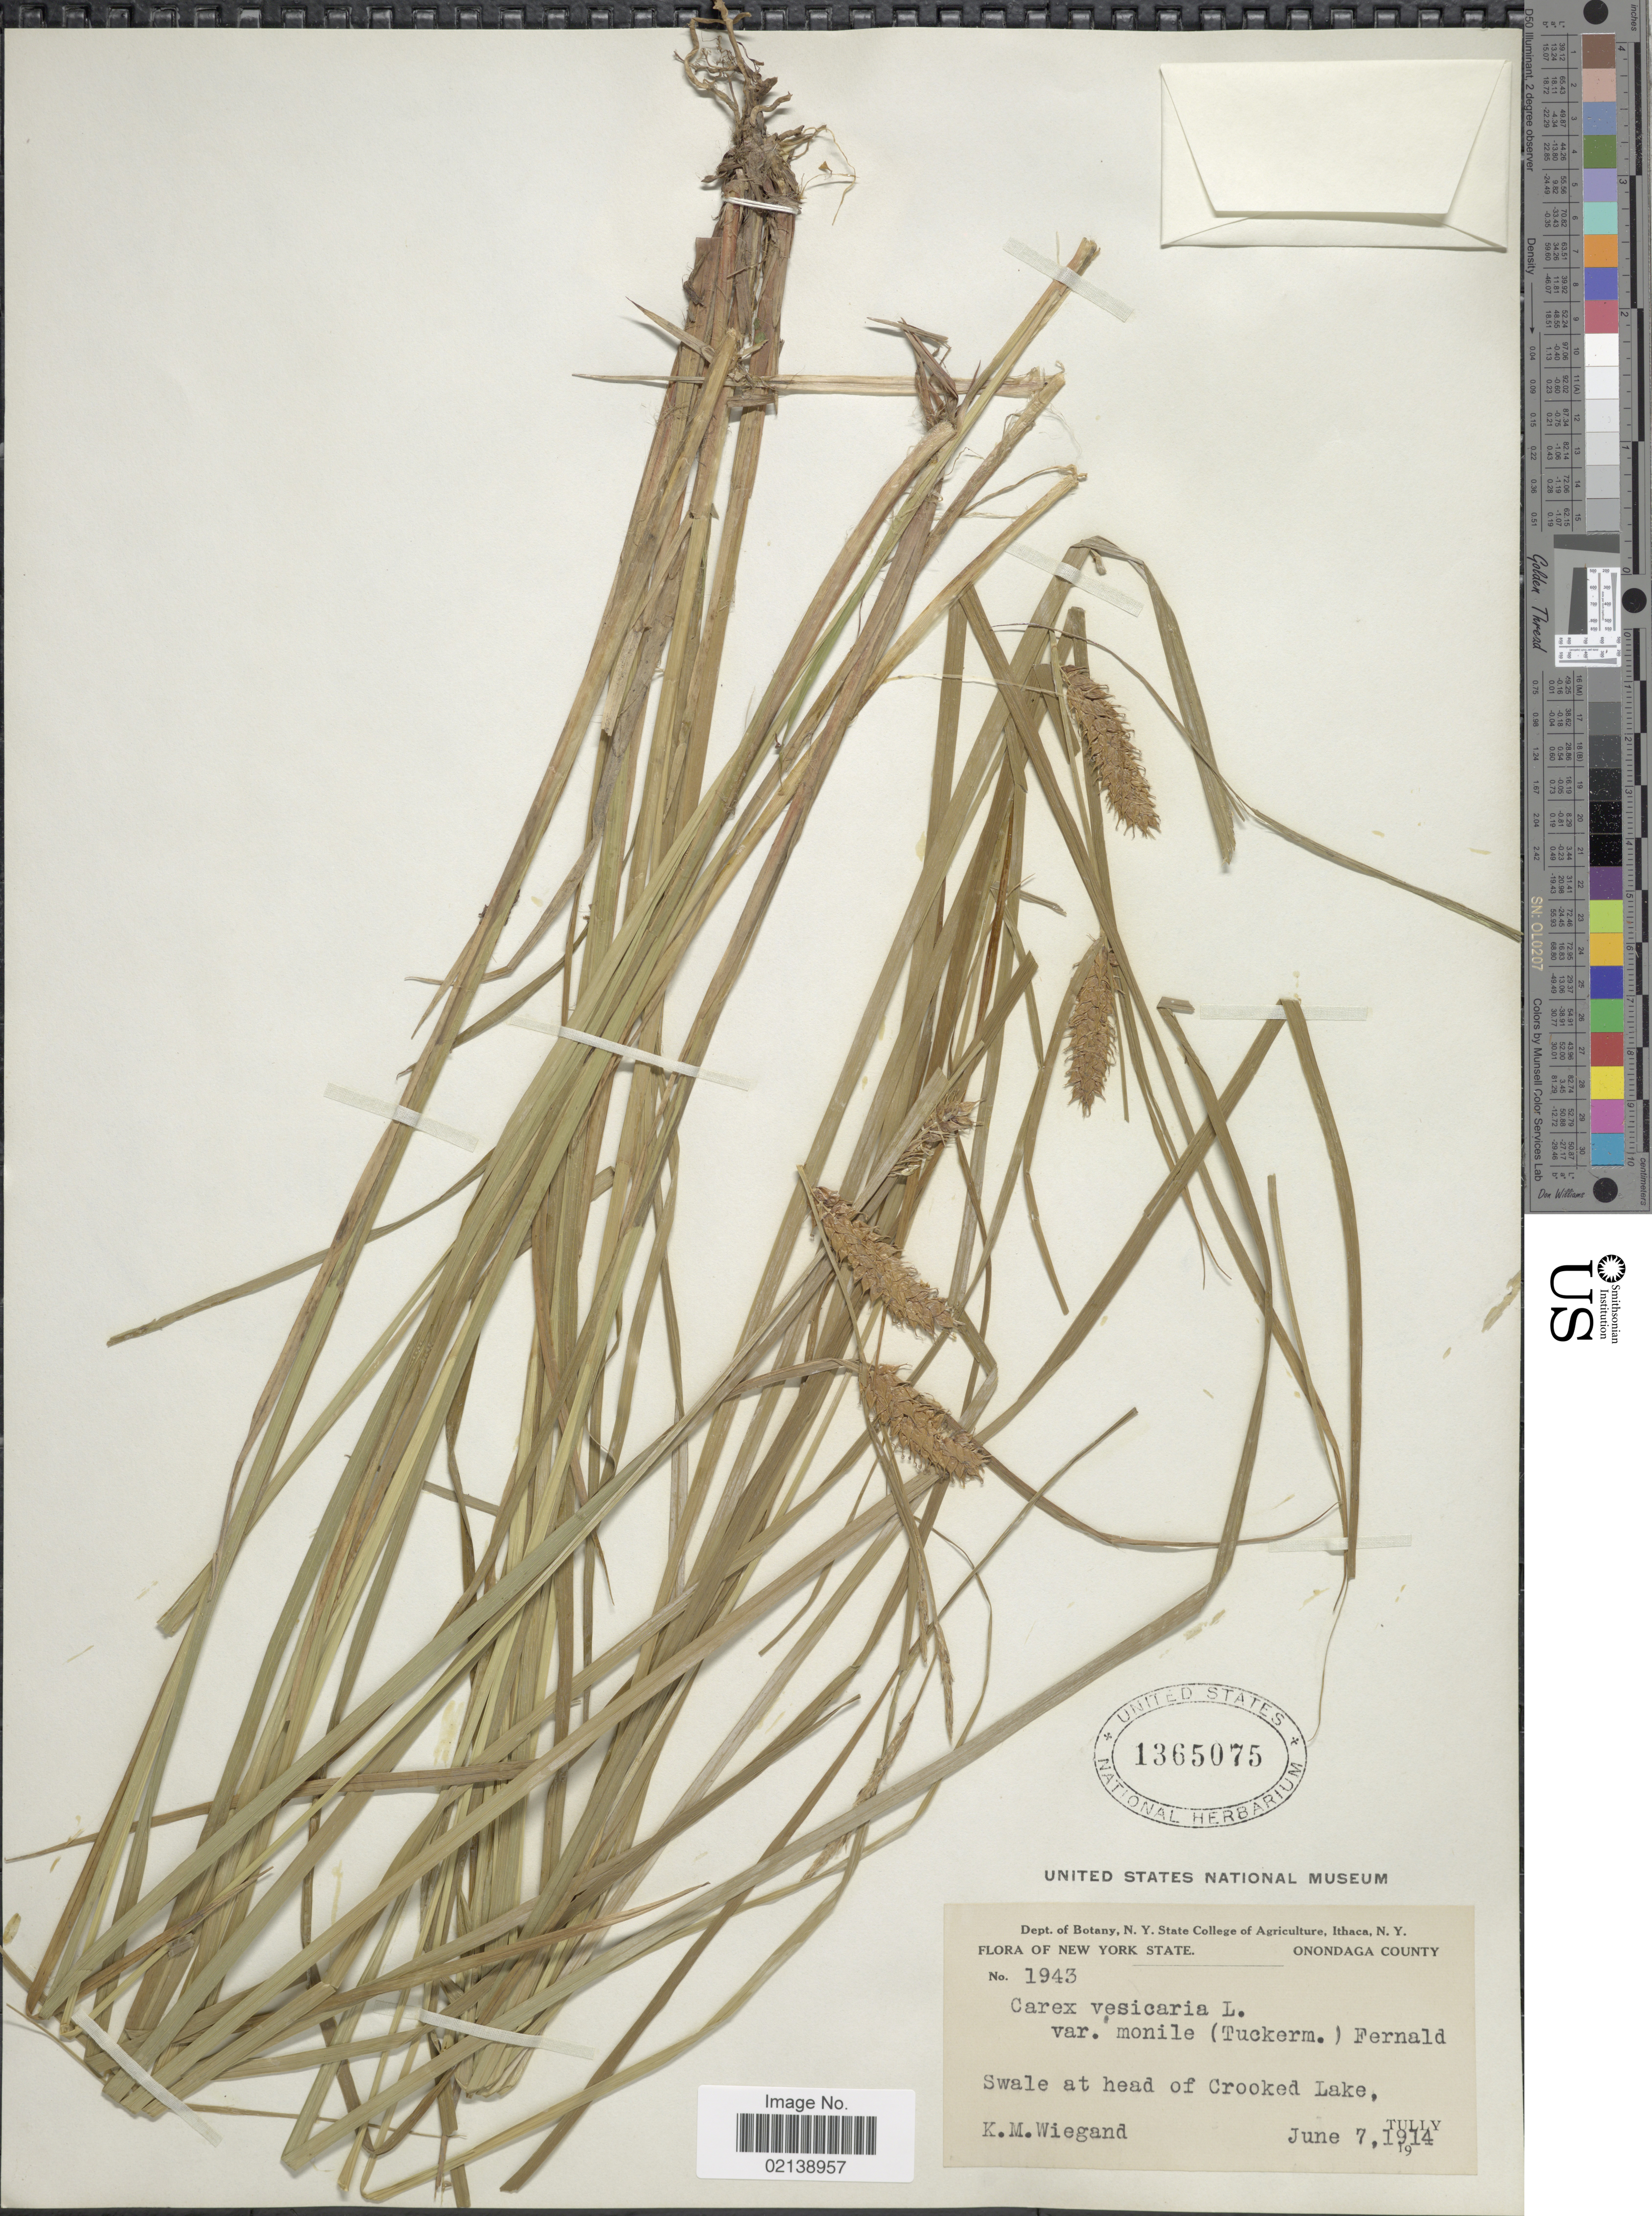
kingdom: Plantae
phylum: Tracheophyta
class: Liliopsida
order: Poales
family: Cyperaceae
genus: Carex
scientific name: Carex vesicaria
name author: L.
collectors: K. M. Wiegand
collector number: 1943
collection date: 1914-06-07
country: United States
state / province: New York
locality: Onondaga County, Swale at head of Crooked Lake, Tully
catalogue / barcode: US 1365075